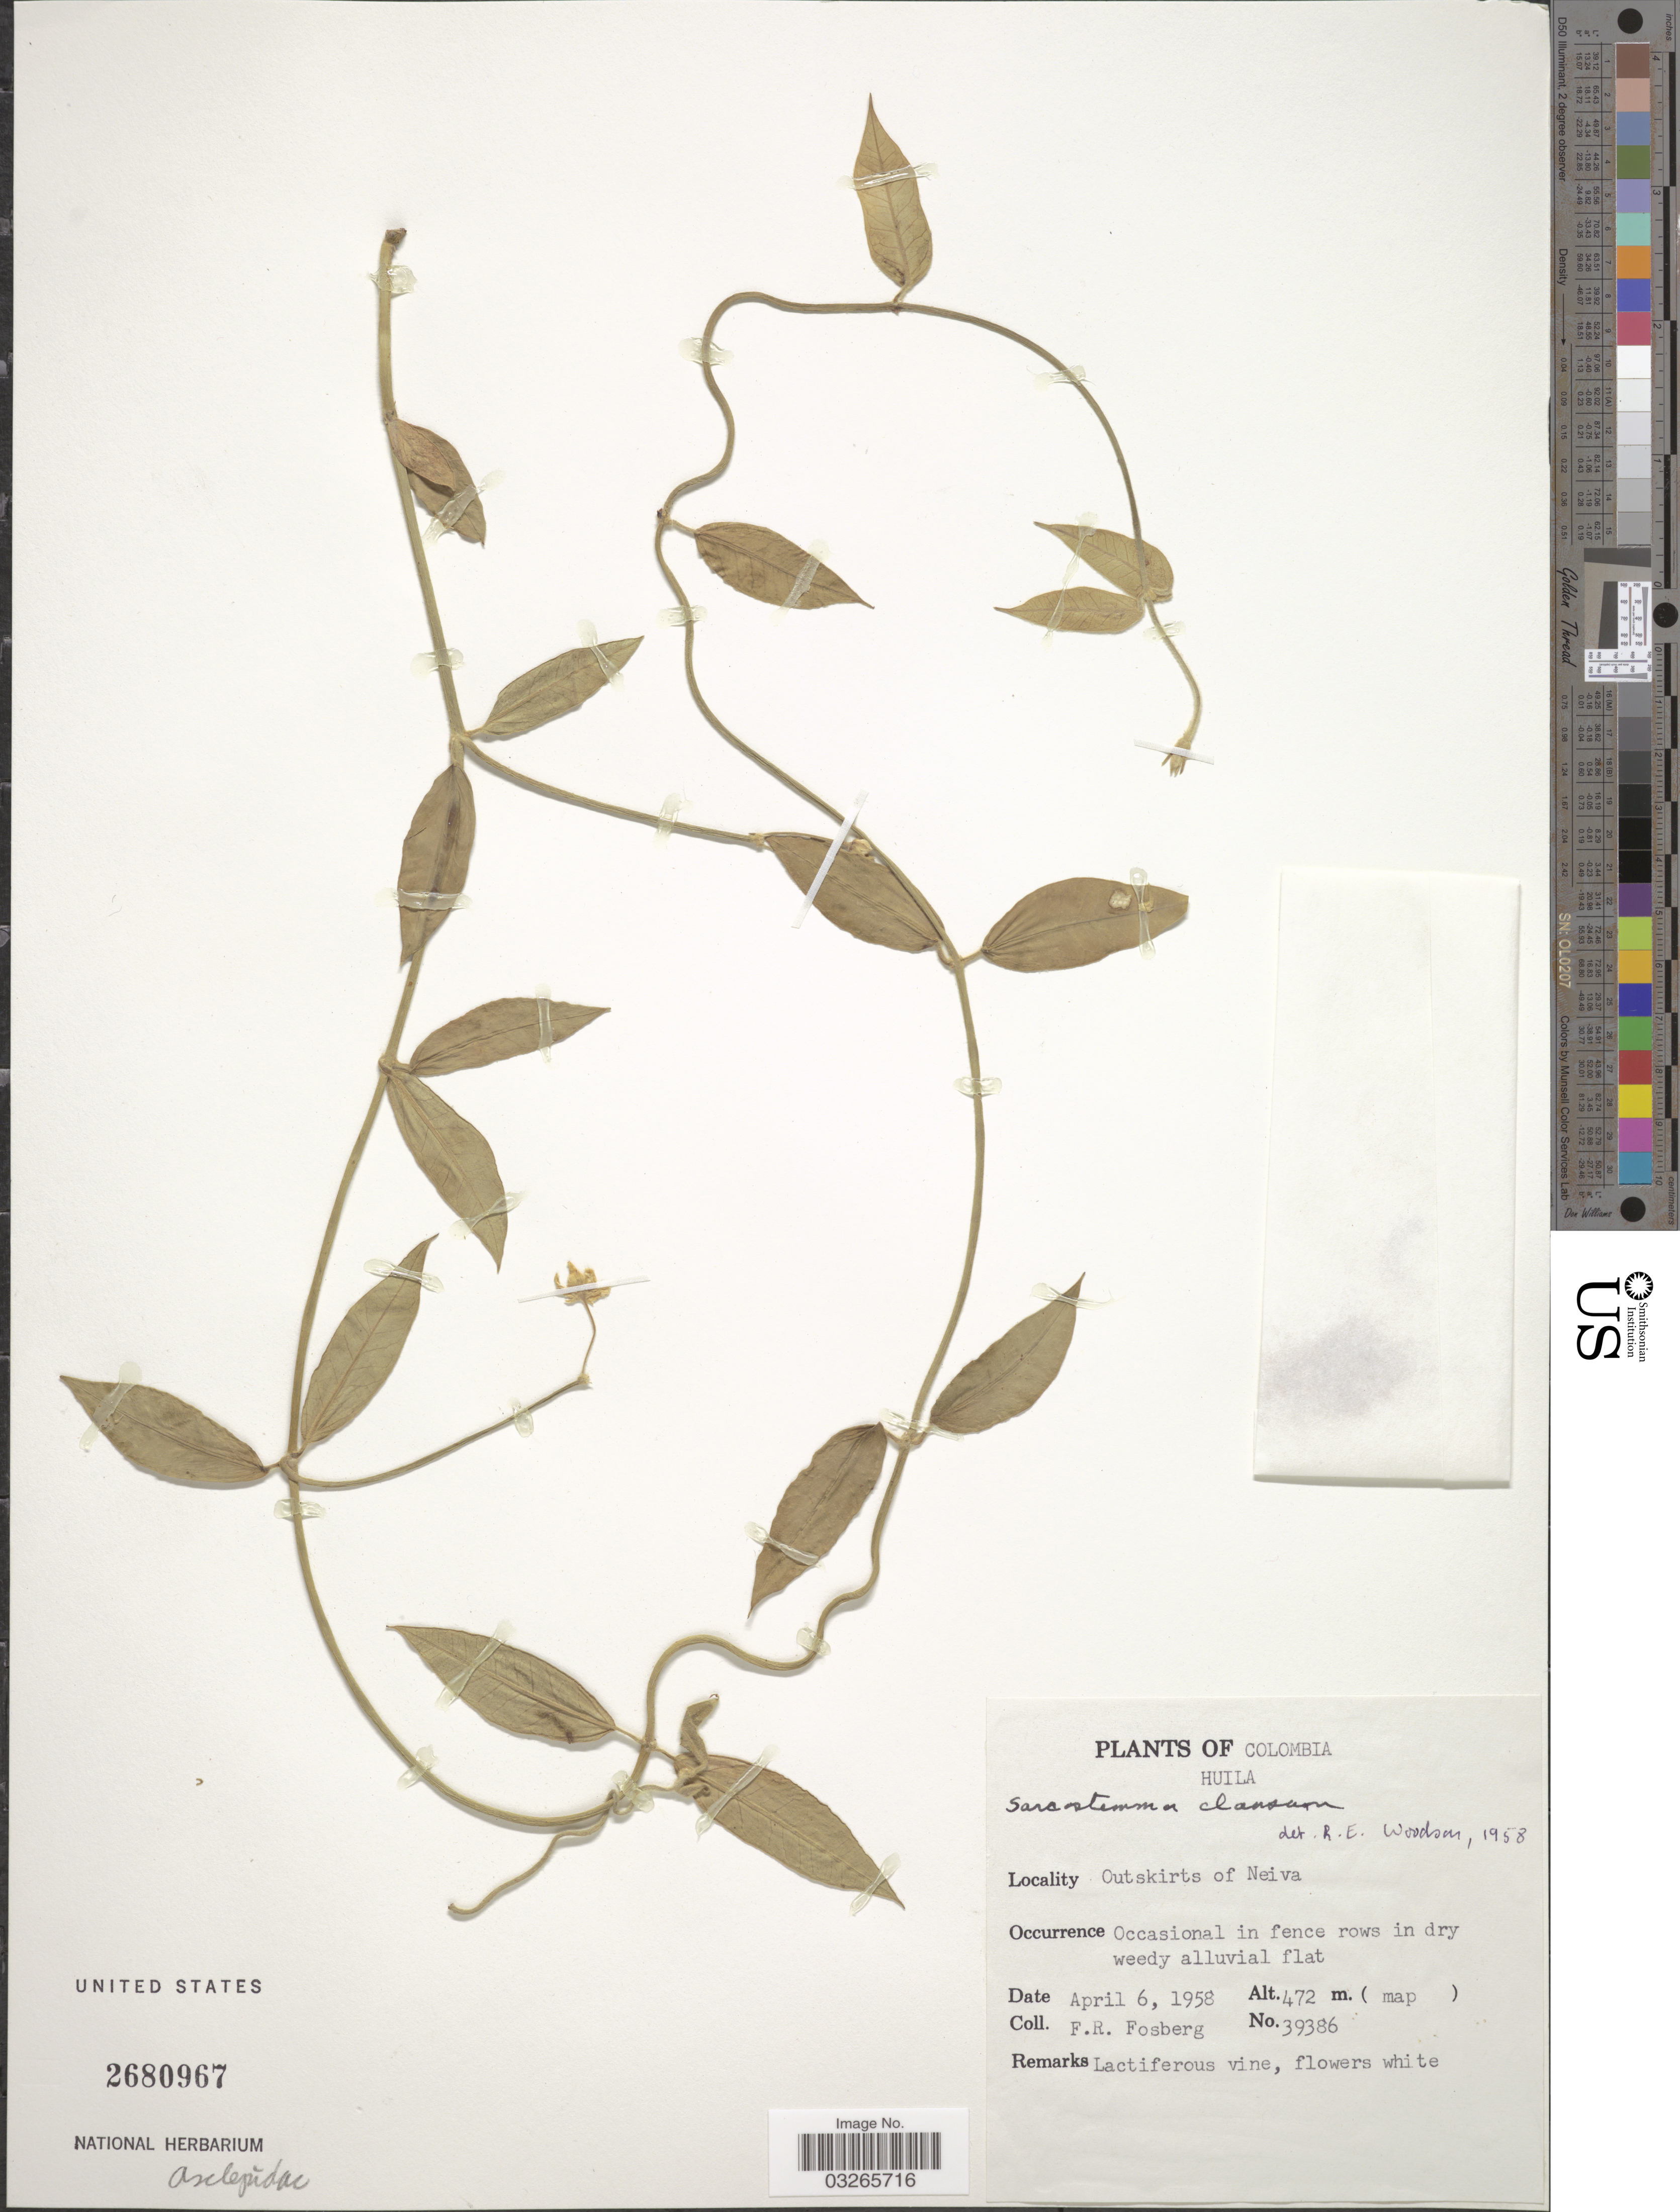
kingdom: Plantae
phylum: Tracheophyta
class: Magnoliopsida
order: Gentianales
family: Apocynaceae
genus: Sarcostemma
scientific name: Sarcostemma clausum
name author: (Jacq.) Schult.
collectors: F. R. Fosberg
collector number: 39386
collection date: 1958-04-06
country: Colombia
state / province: Huila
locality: Outskirts of Neiva.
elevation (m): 472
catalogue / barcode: US 2680967